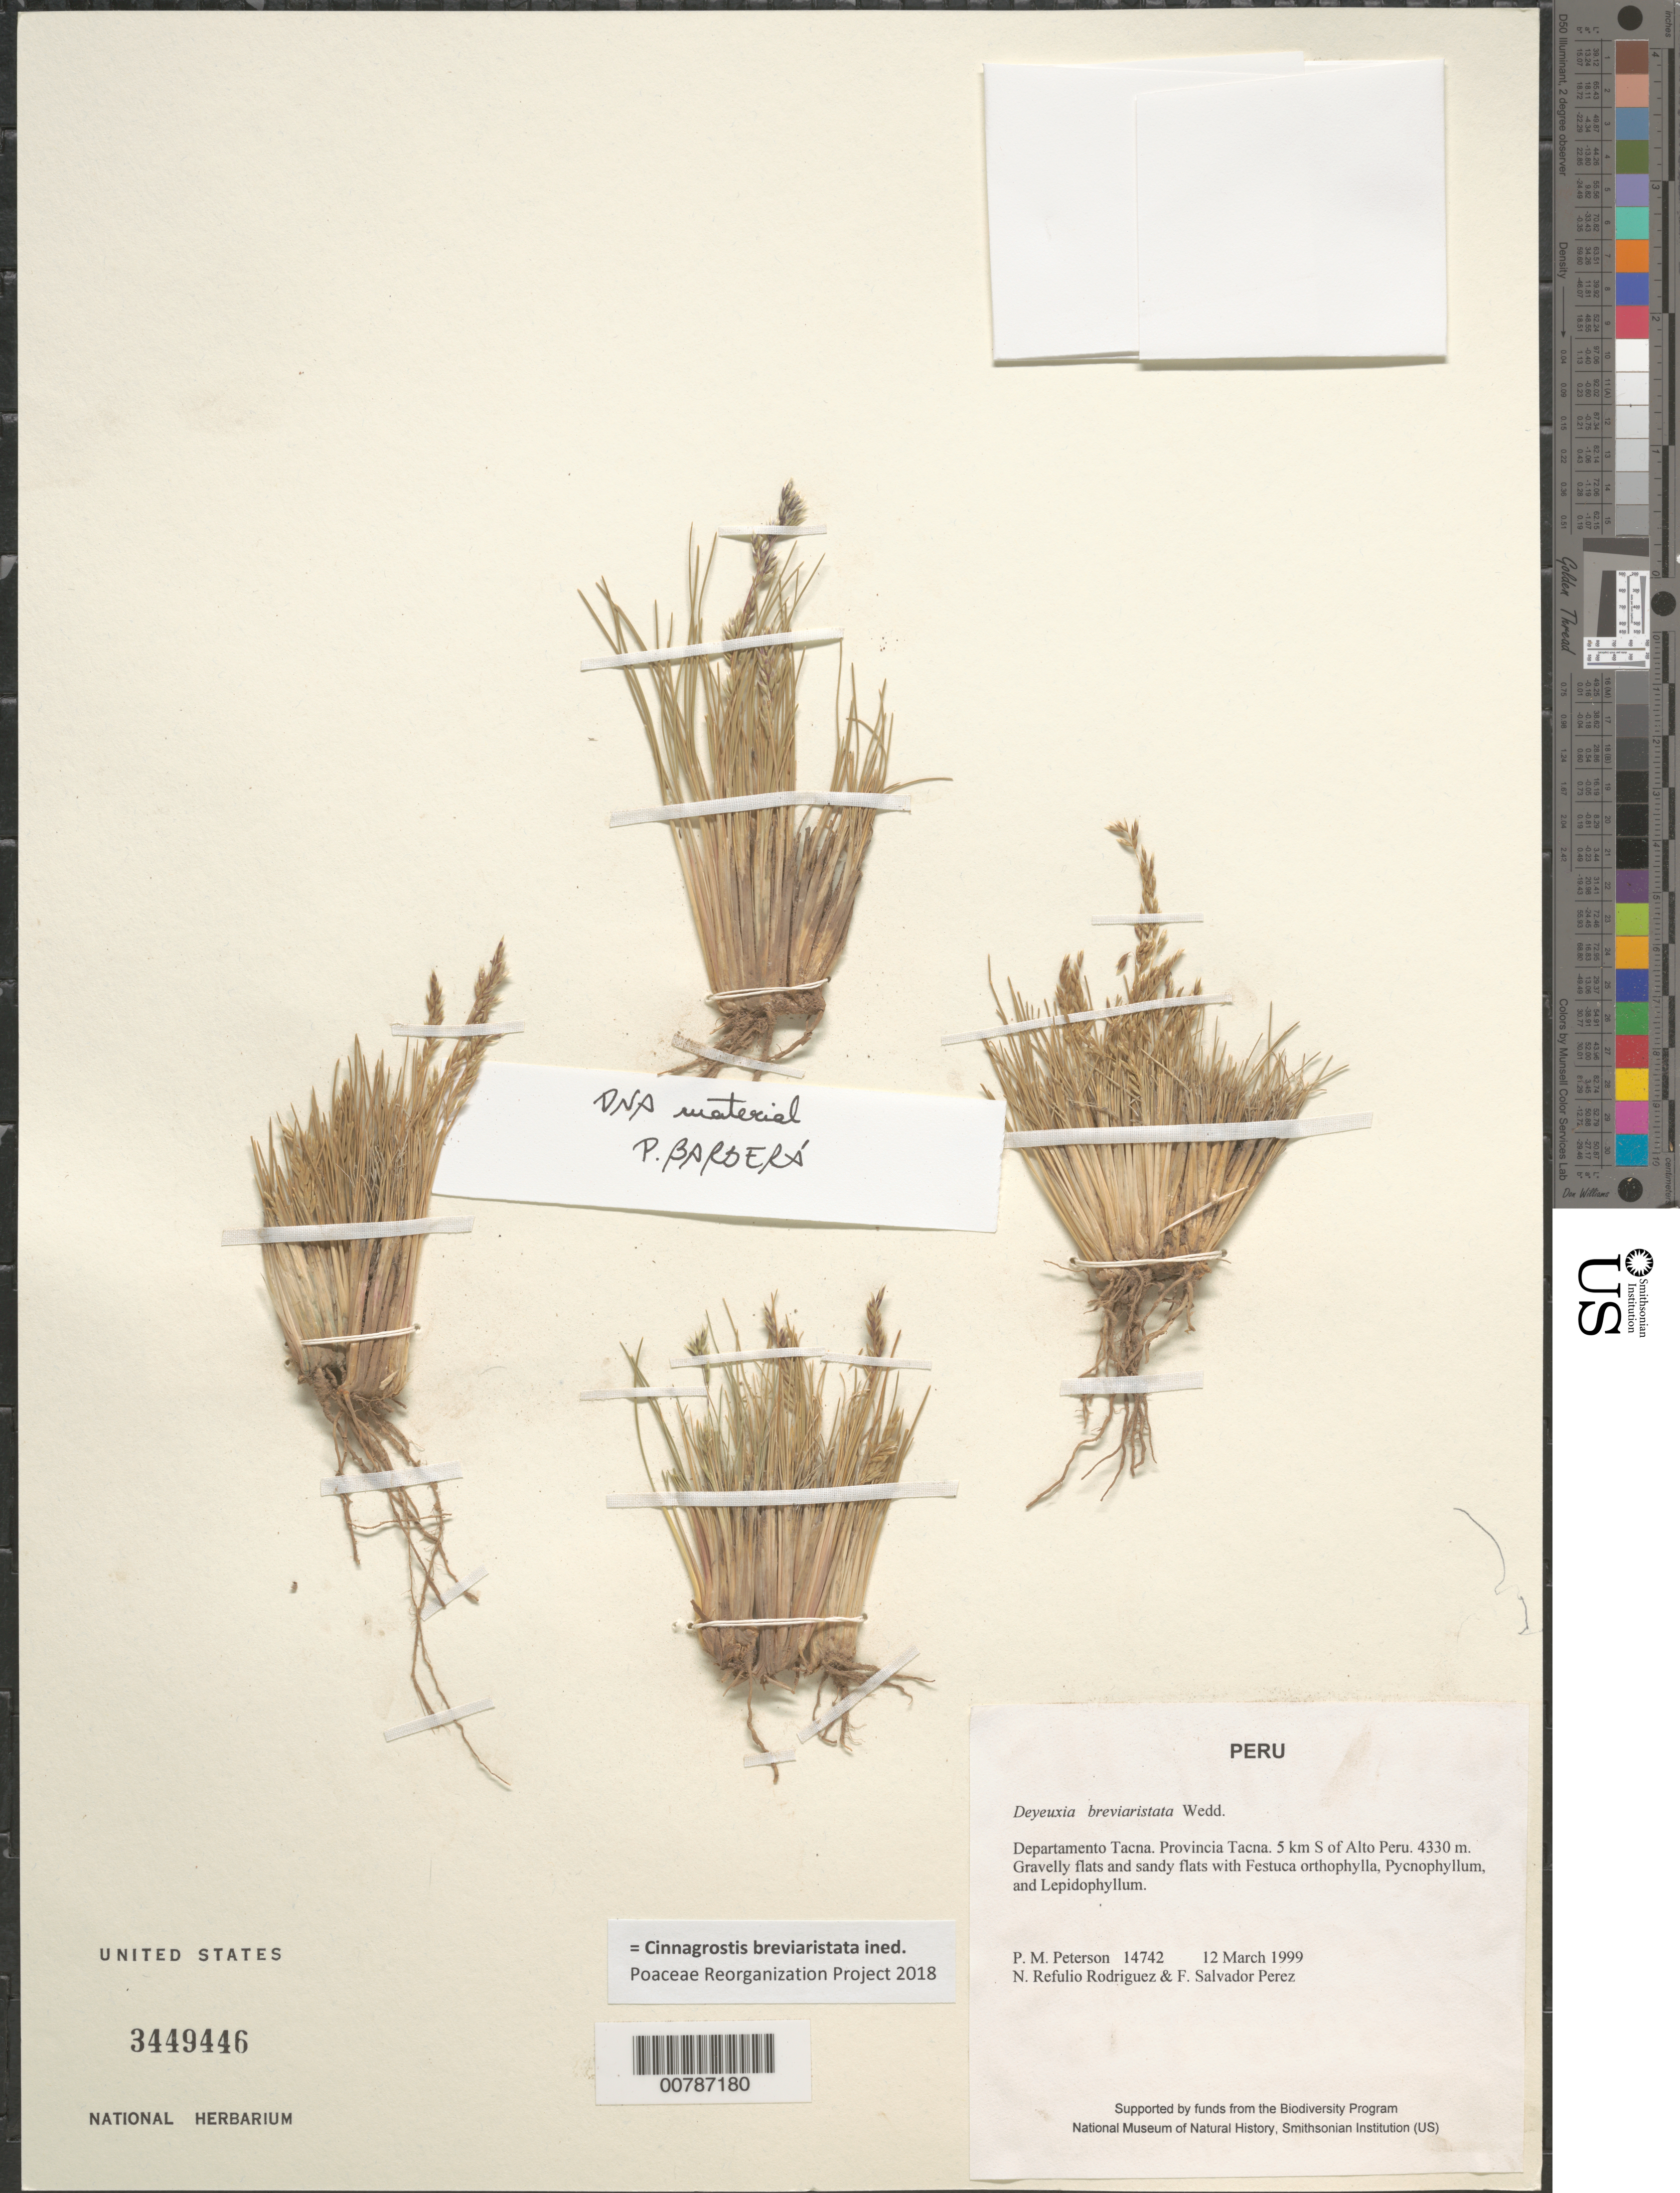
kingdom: Plantae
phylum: Tracheophyta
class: Liliopsida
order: Poales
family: Poaceae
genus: Cinnagrostis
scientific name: Cinnagrostis breviaristata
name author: (Wedd.) P.M. Peterson et al.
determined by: Poaceae Reorganization Project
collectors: P. M. Peterson, N. Refulio-Rodríguez & F. Salvador Perez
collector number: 14742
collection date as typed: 12 Mar 1999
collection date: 1999-03-12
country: Peru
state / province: Tacna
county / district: Tacna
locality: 5 km S of Alto Peru.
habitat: Gravelly flats and sandy flats with Festuca orthophylla, Pycnophyllum and Lepidophyllum.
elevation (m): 4330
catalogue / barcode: US 3449446